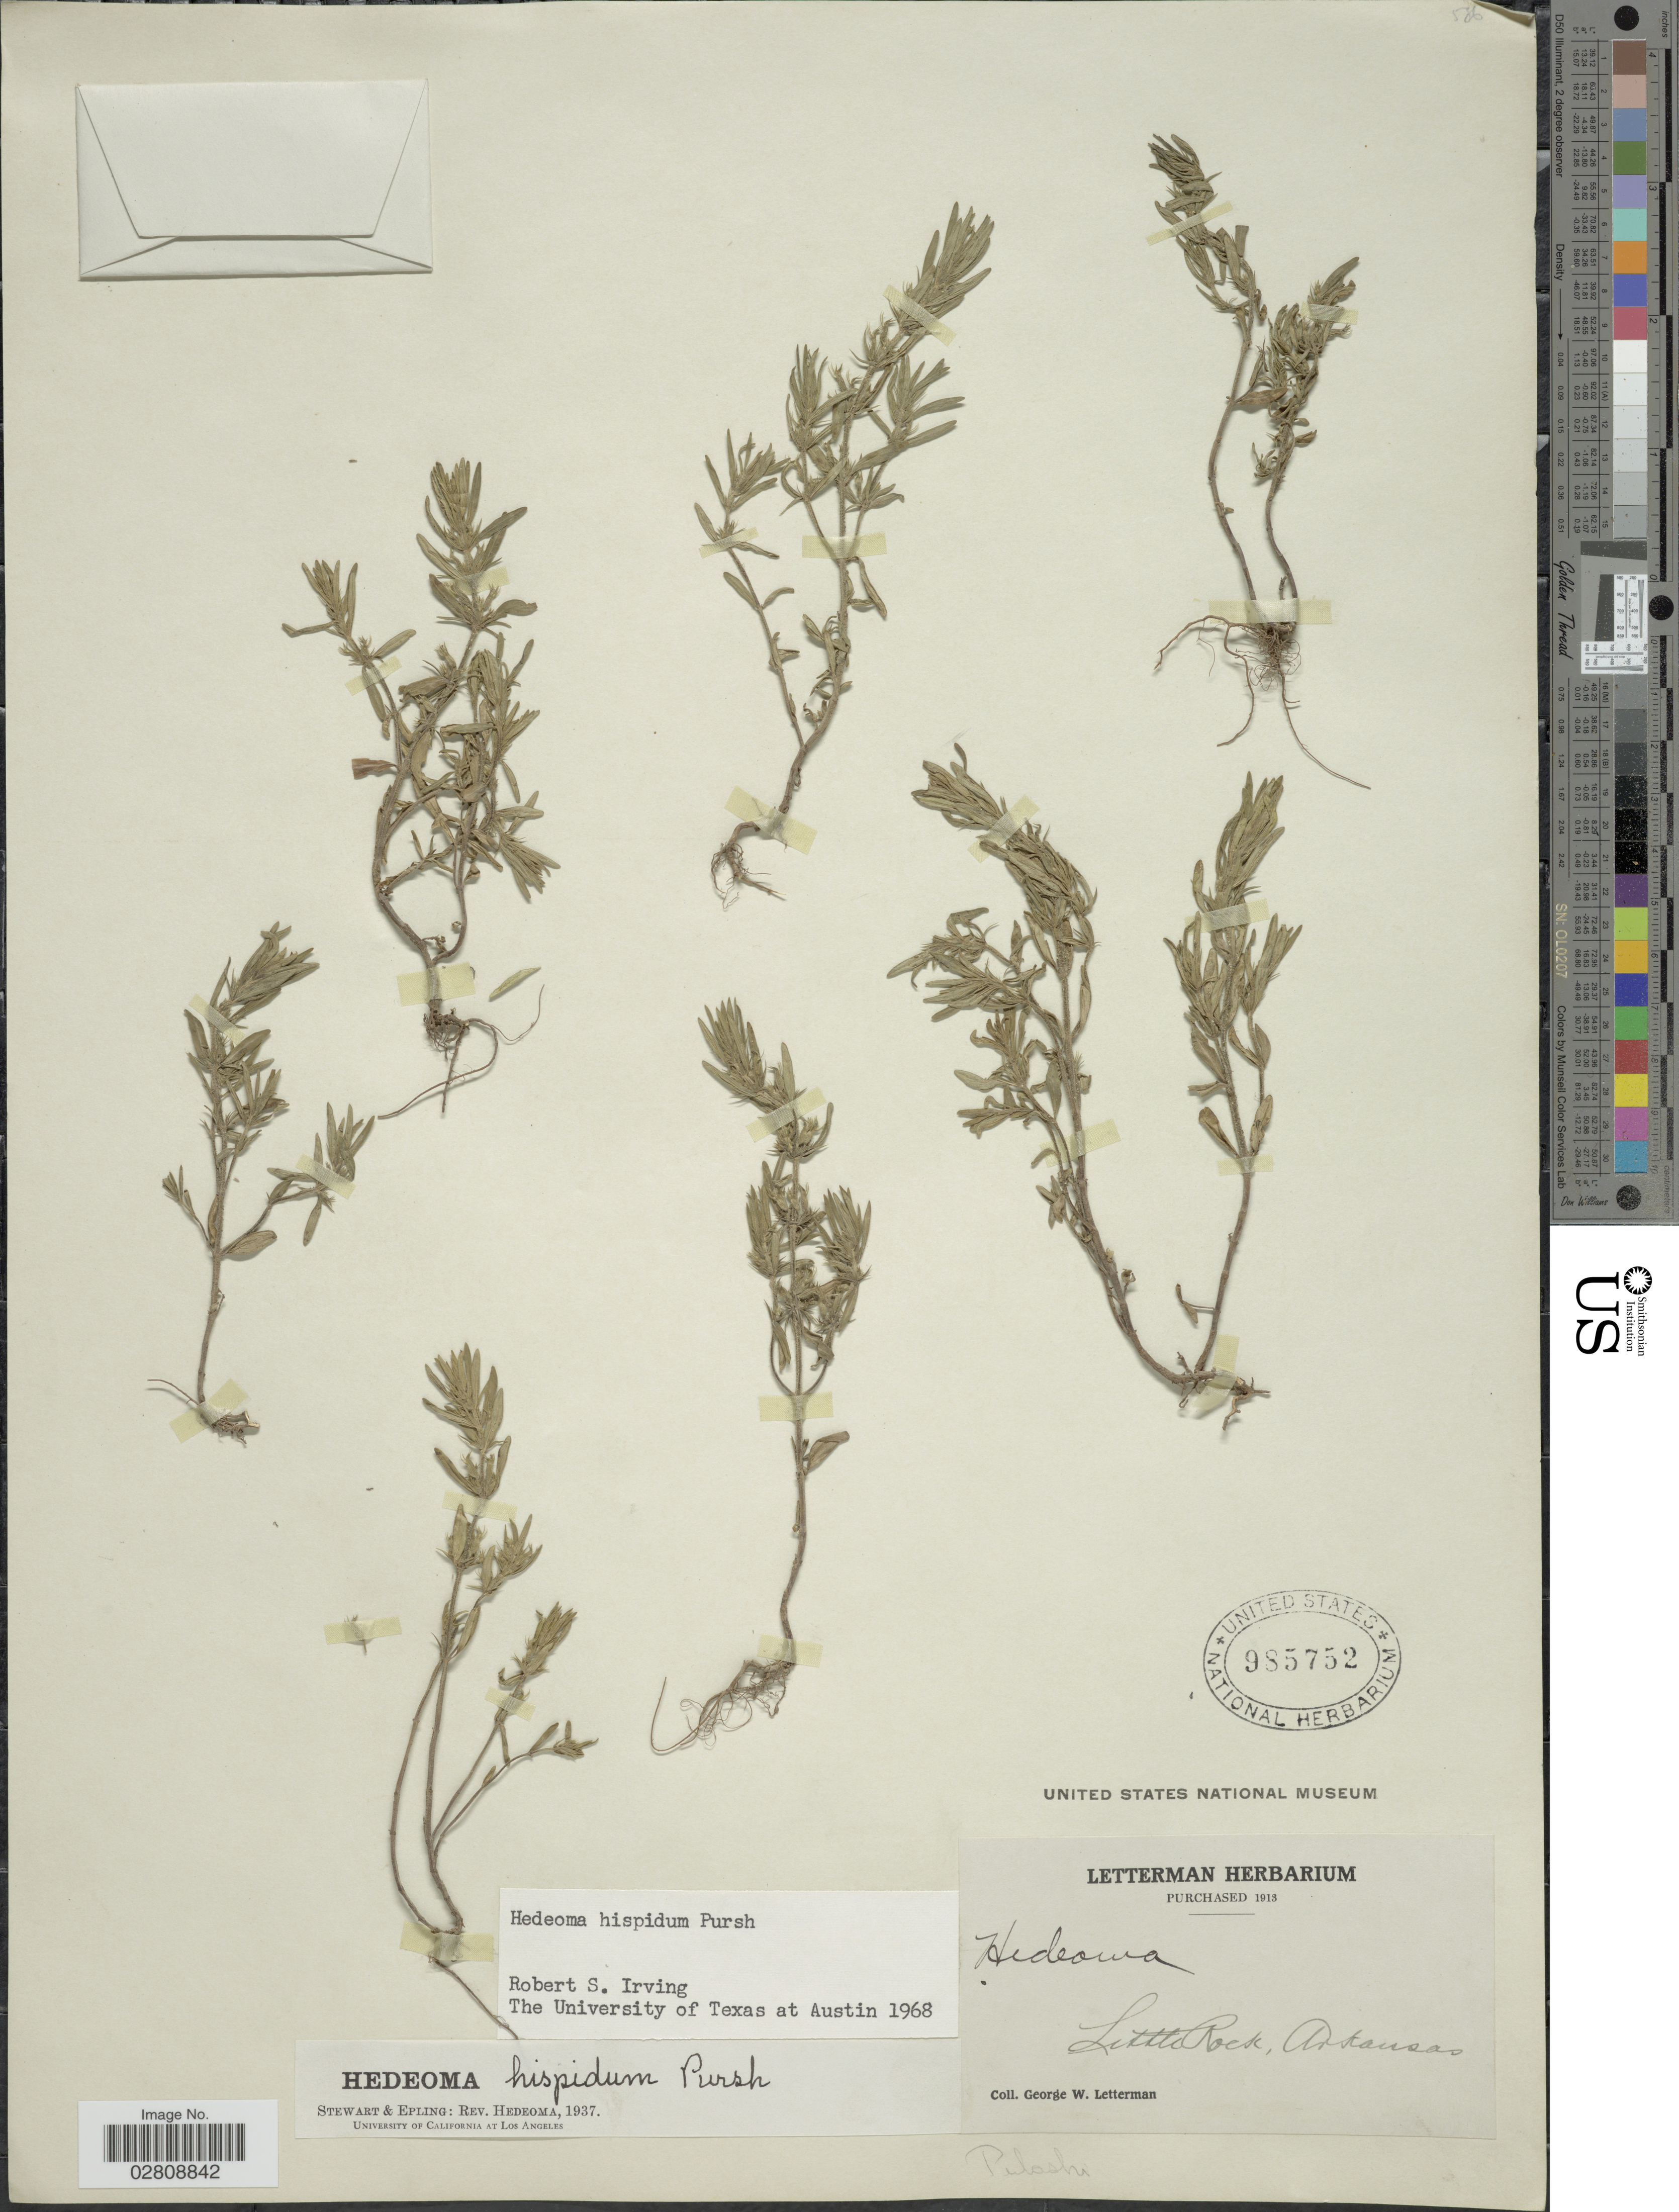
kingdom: Plantae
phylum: Tracheophyta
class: Magnoliopsida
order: Lamiales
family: Lamiaceae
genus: Hedeoma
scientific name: Hedeoma hispida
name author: Pursh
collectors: G. W. Letterman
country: United States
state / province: Arkansas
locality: Little Rock. Pulaski.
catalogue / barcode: US 985752